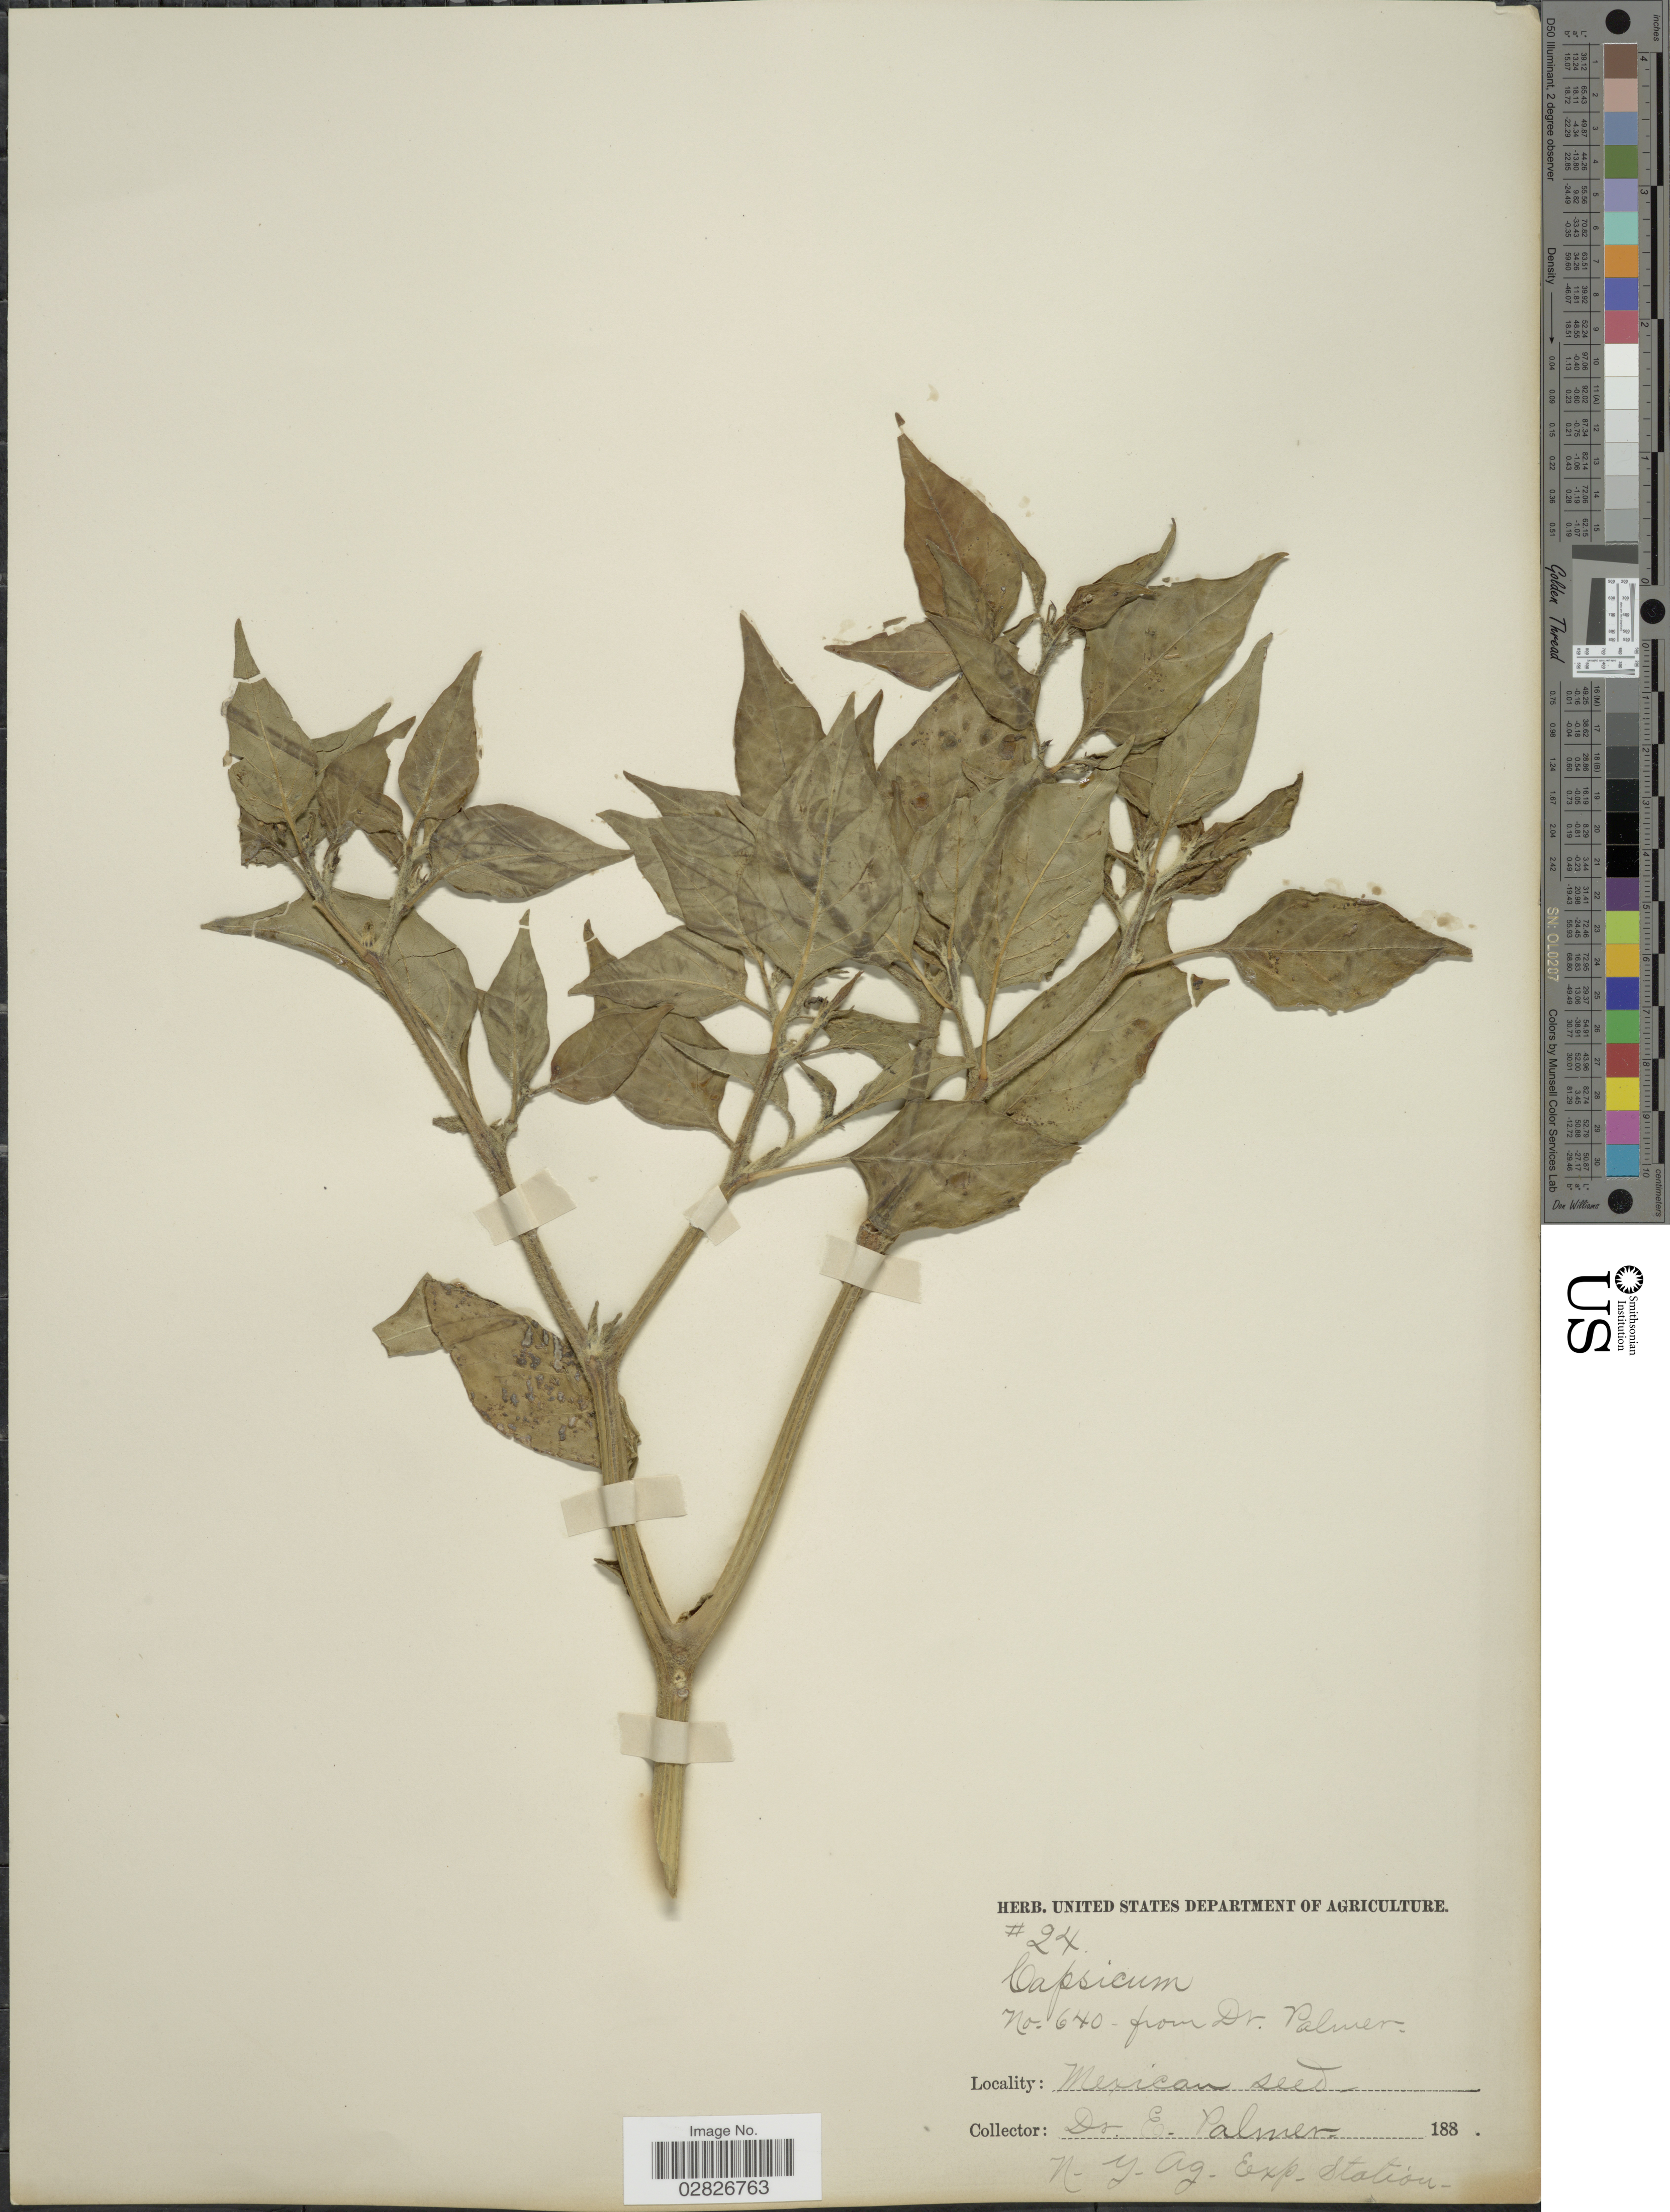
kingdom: Plantae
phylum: Tracheophyta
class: Magnoliopsida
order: Solanales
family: Solanaceae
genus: Capsicum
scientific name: Capsicum sp.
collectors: E. Palmer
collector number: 640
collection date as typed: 188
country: United States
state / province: New York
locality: N.Y. Ag. Exp. Station.